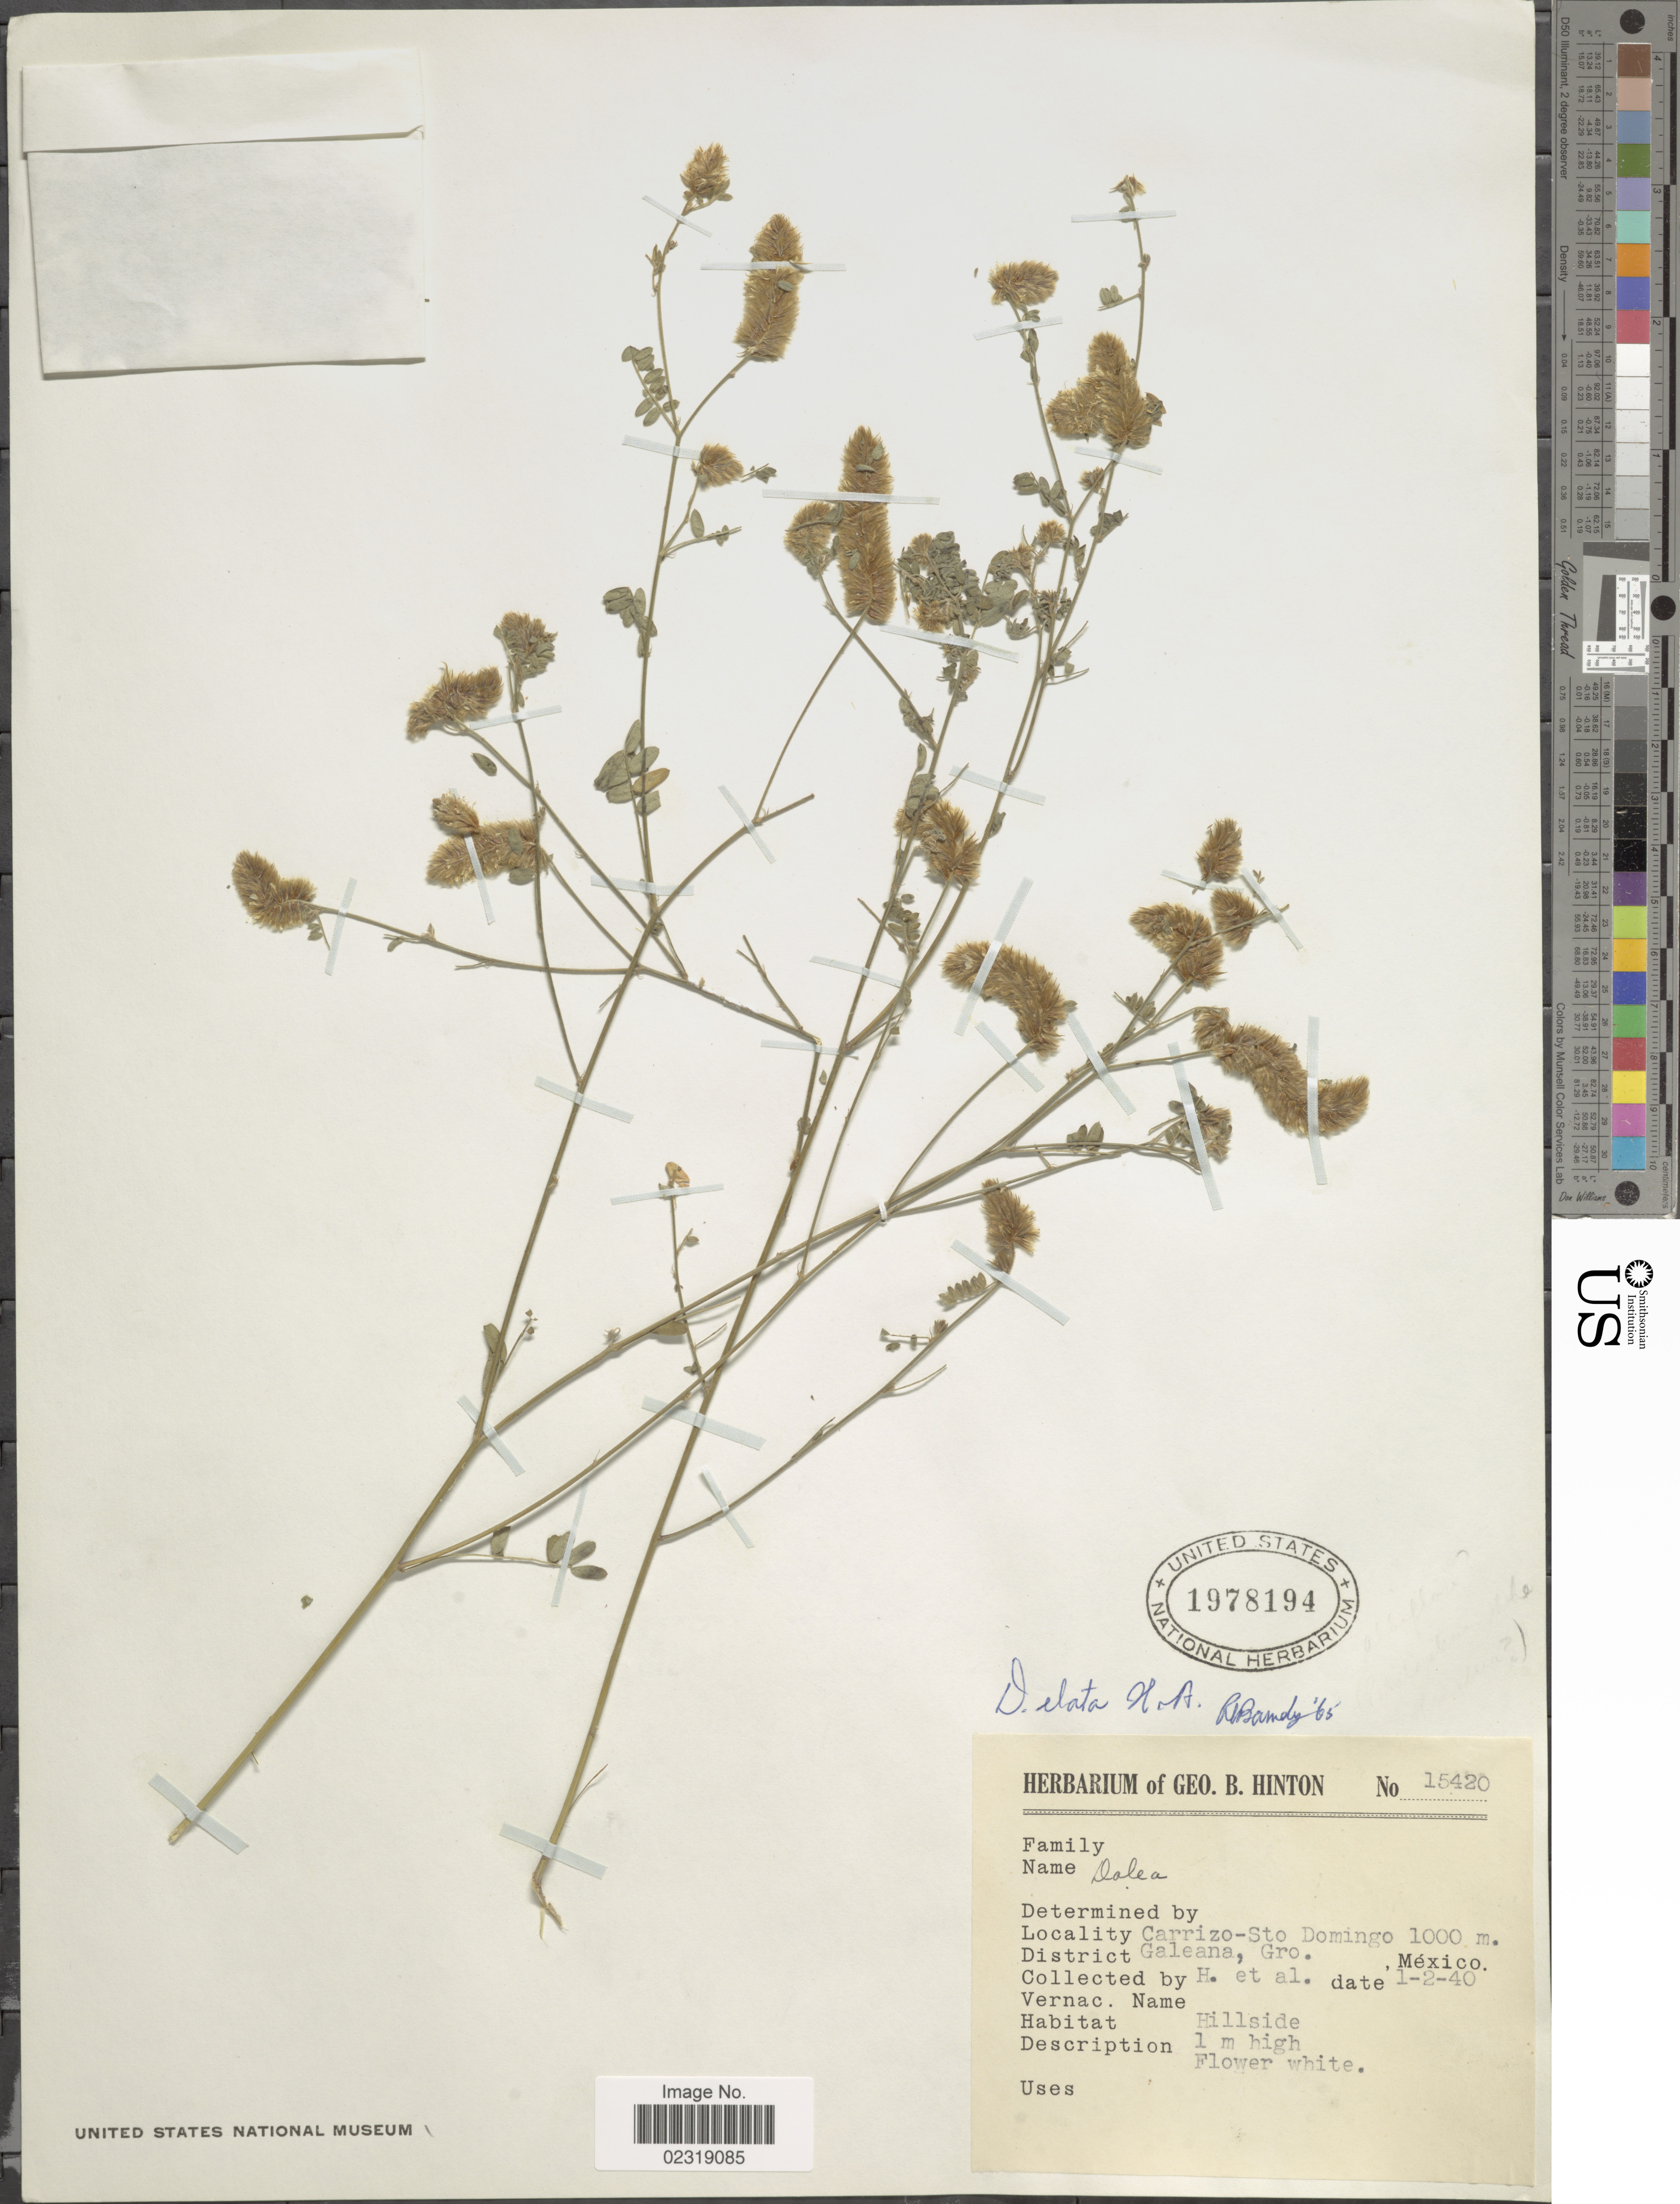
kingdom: Plantae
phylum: Tracheophyta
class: Magnoliopsida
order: Fabales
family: Fabaceae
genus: Dalea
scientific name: Dalea elata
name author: Hook. & Arn.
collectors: G. B. Hinton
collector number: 15420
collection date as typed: Transcribed d/m/y: 1/2/40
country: Mexico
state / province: Guerrero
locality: Carrizo-Sto Domingo. Galeana Gro,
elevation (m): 1000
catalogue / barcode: US 1978194